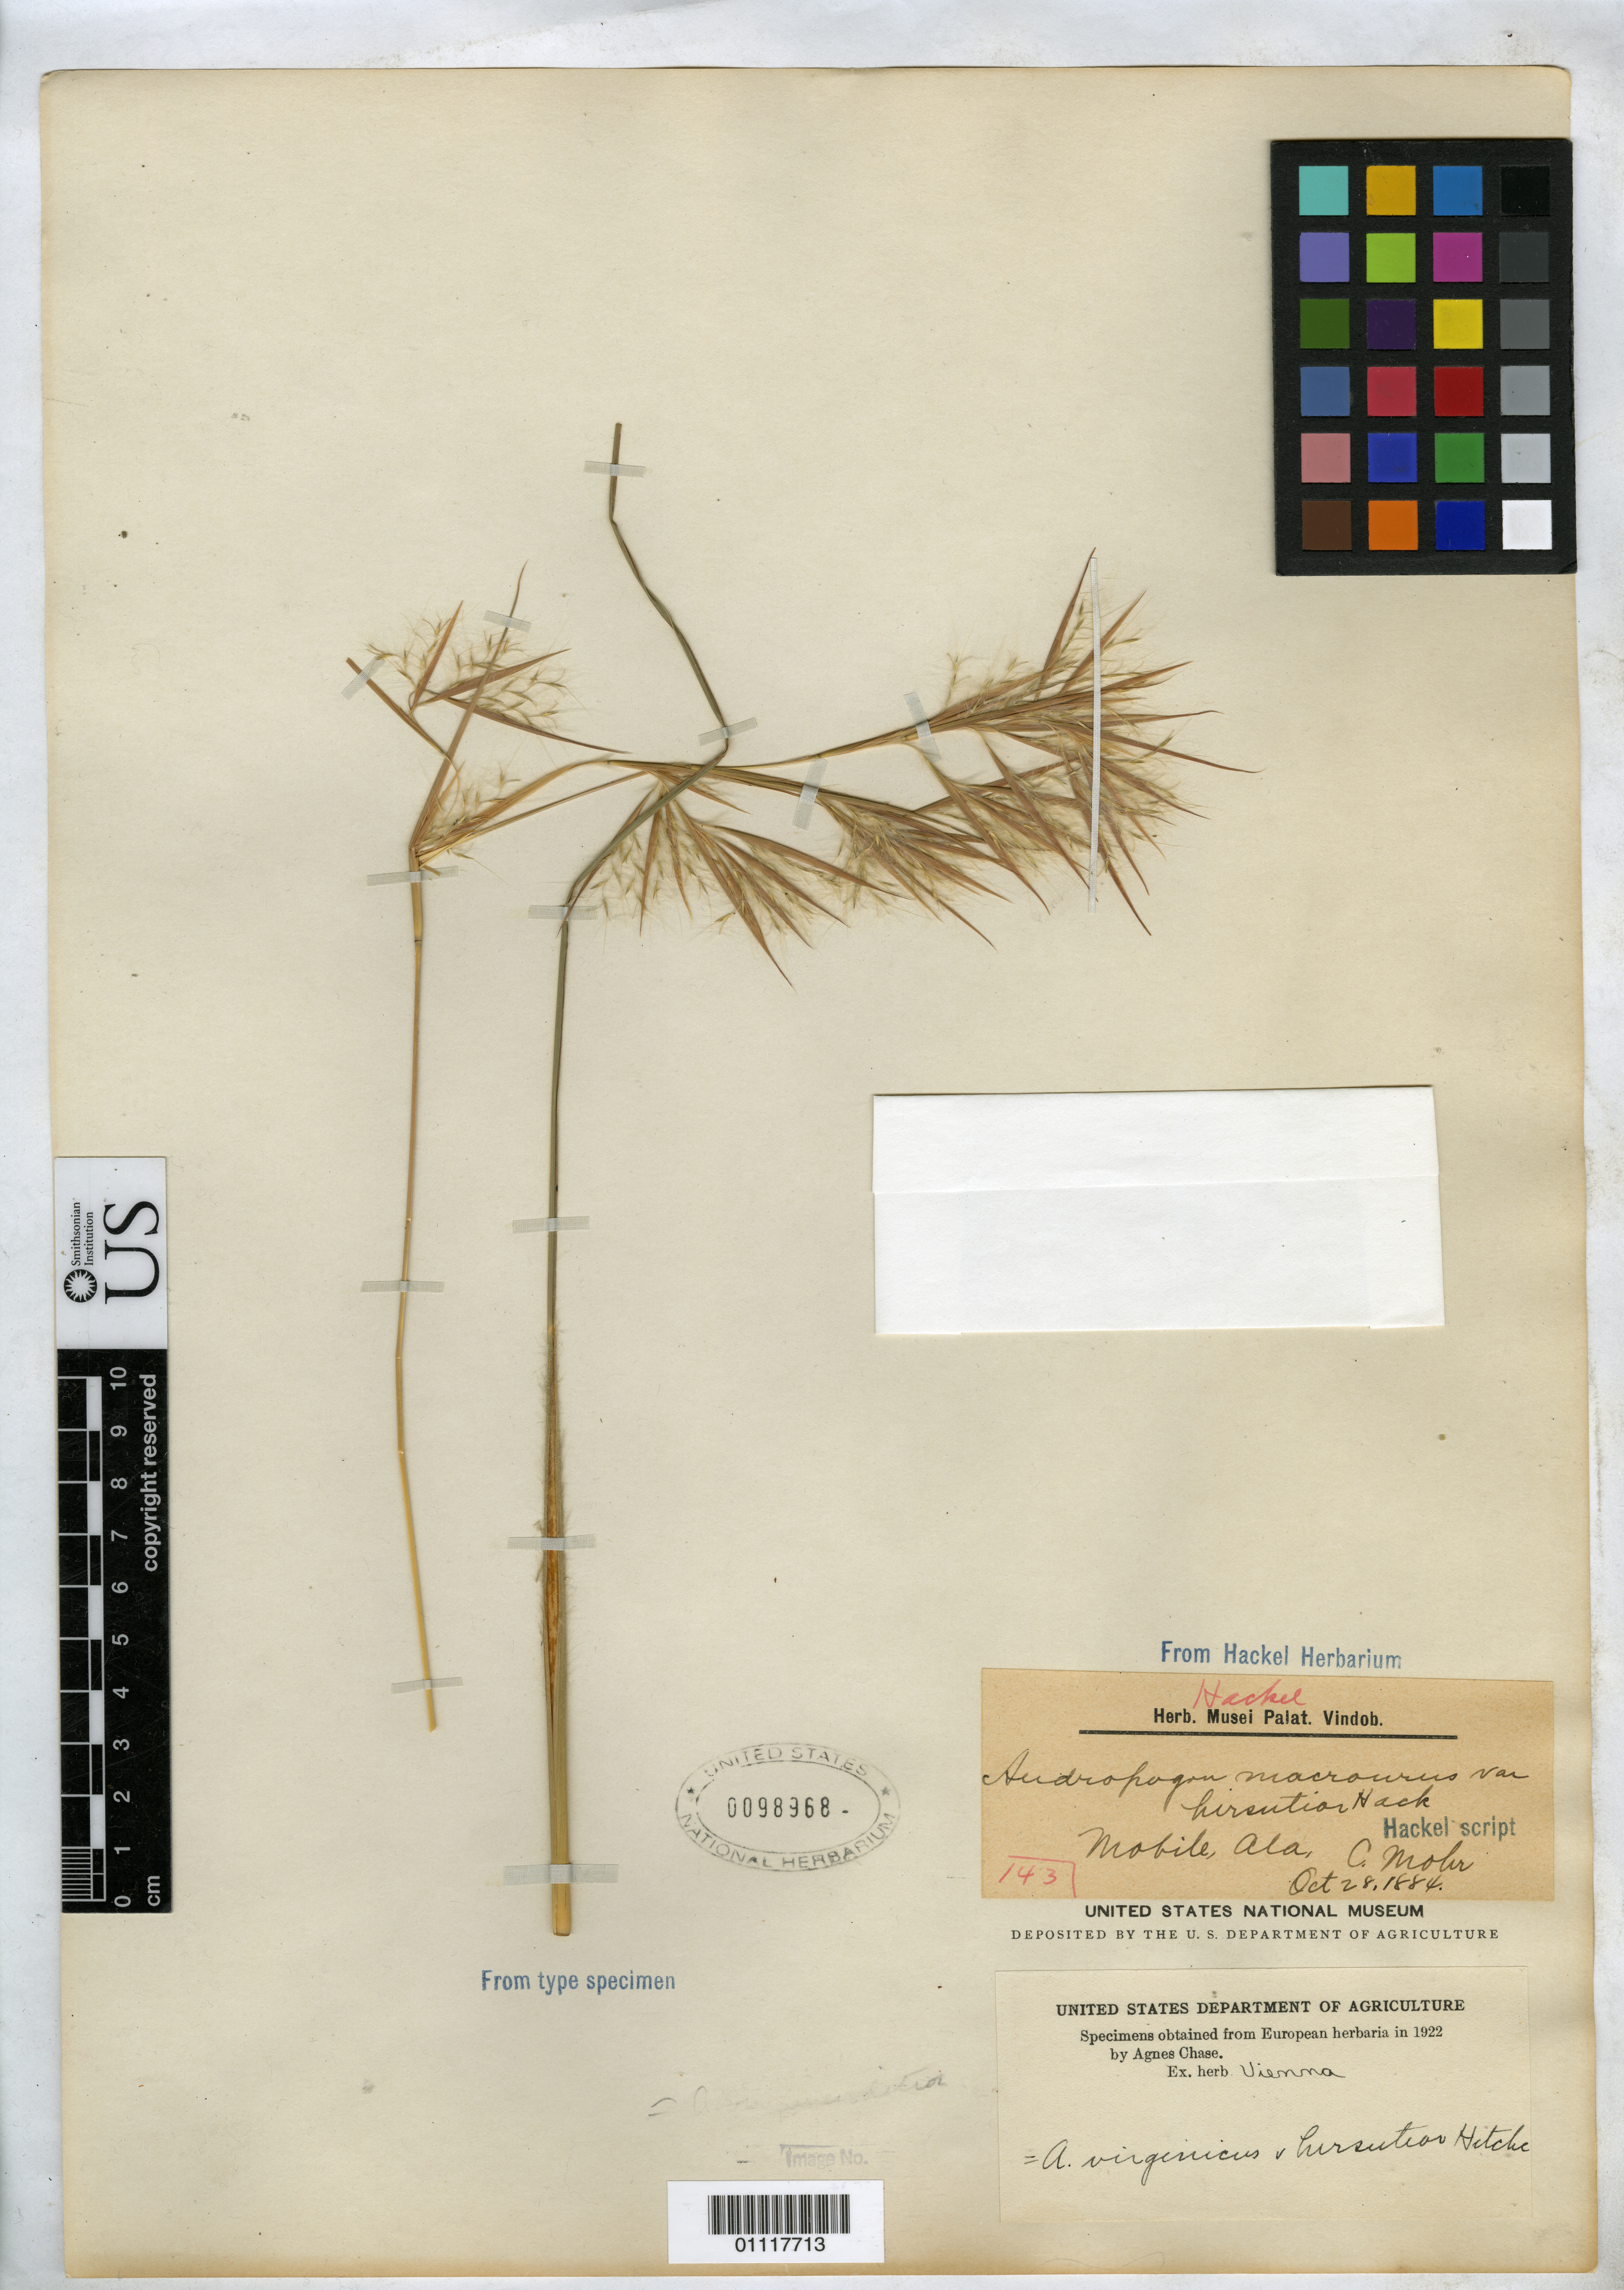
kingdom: Plantae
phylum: Tracheophyta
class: Liliopsida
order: Poales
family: Poaceae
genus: Andropogon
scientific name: Andropogon macrourus var. hirsutior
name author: Hack.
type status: Type Collection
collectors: C. T. Mohr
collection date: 1884-10-28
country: United States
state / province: Alabama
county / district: Mobile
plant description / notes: Fragmentary material of type specimen ex herb. Hackel (Vienna).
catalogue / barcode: US 98968